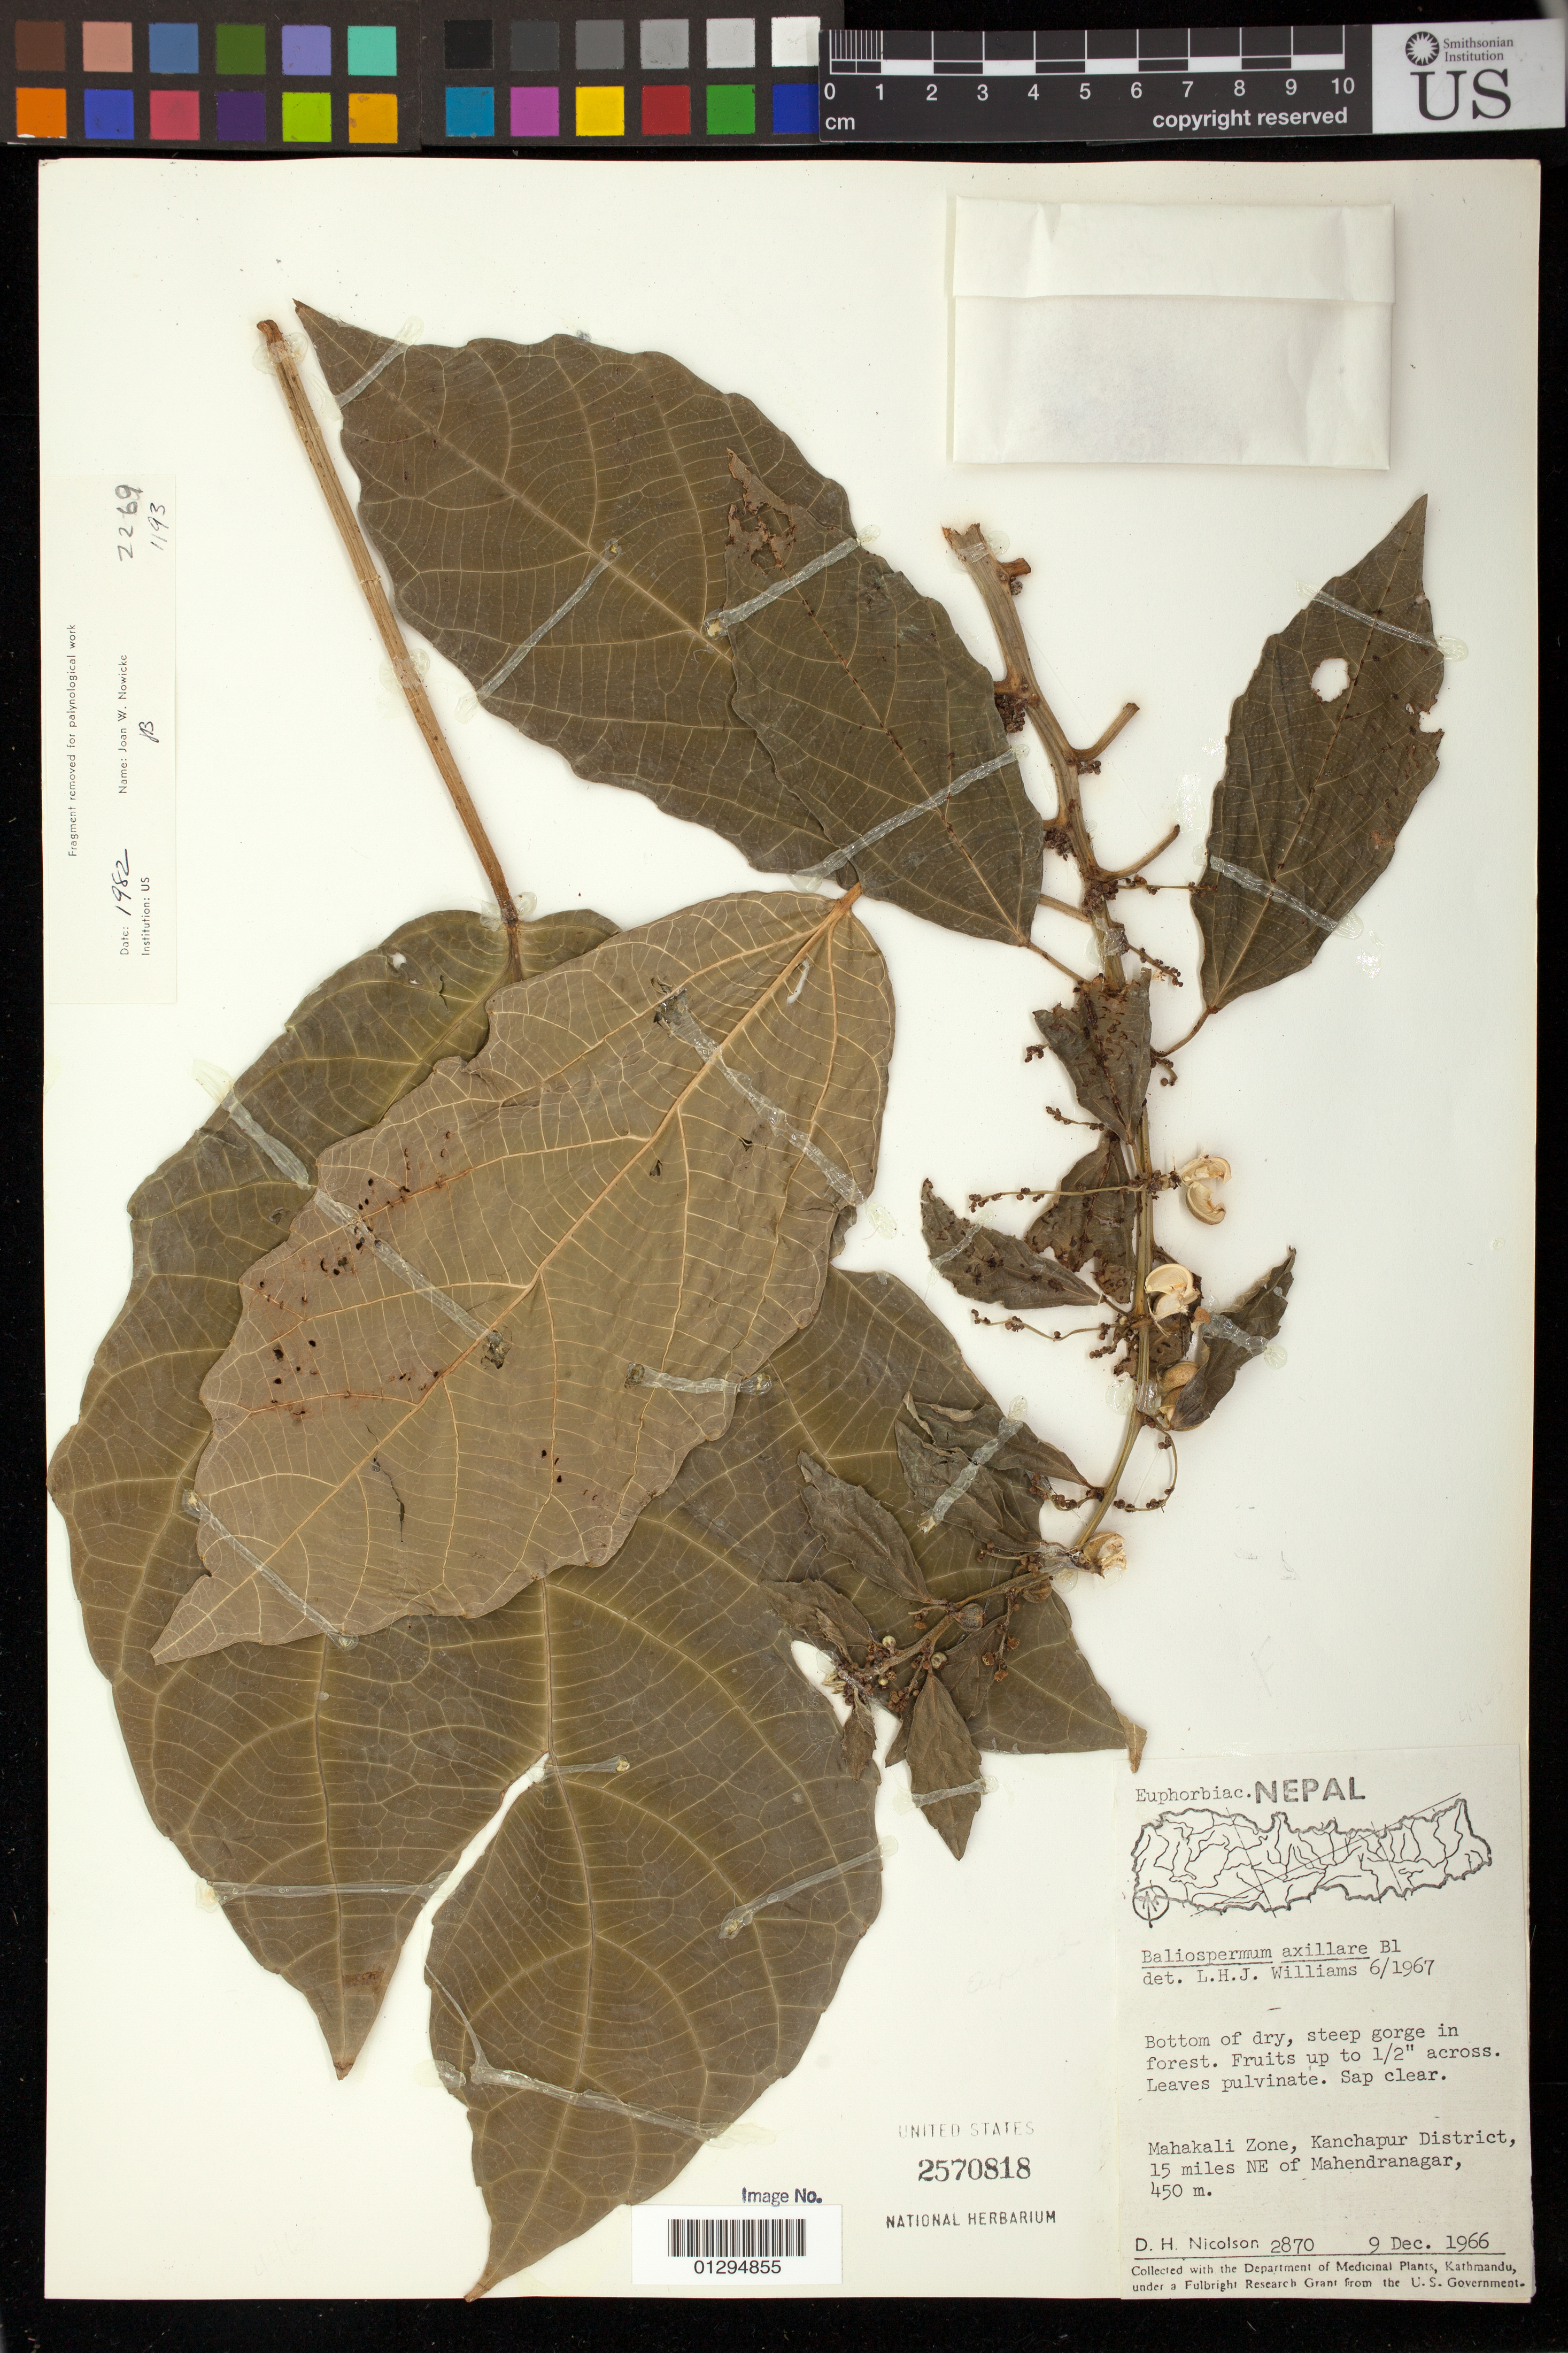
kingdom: Plantae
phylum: Tracheophyta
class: Magnoliopsida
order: Malpighiales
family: Euphorbiaceae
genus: Baliospermum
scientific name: Baliospermum montanum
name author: (Willd.) Müll. Arg.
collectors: D. H. Nicolson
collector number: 2870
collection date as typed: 12/9/1966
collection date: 1966-12-09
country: Nepal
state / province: Far Western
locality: Mahakali Zone, Kanchapur District, 15 miles NE of Mahendranagar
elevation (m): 450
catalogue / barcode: US 2570818